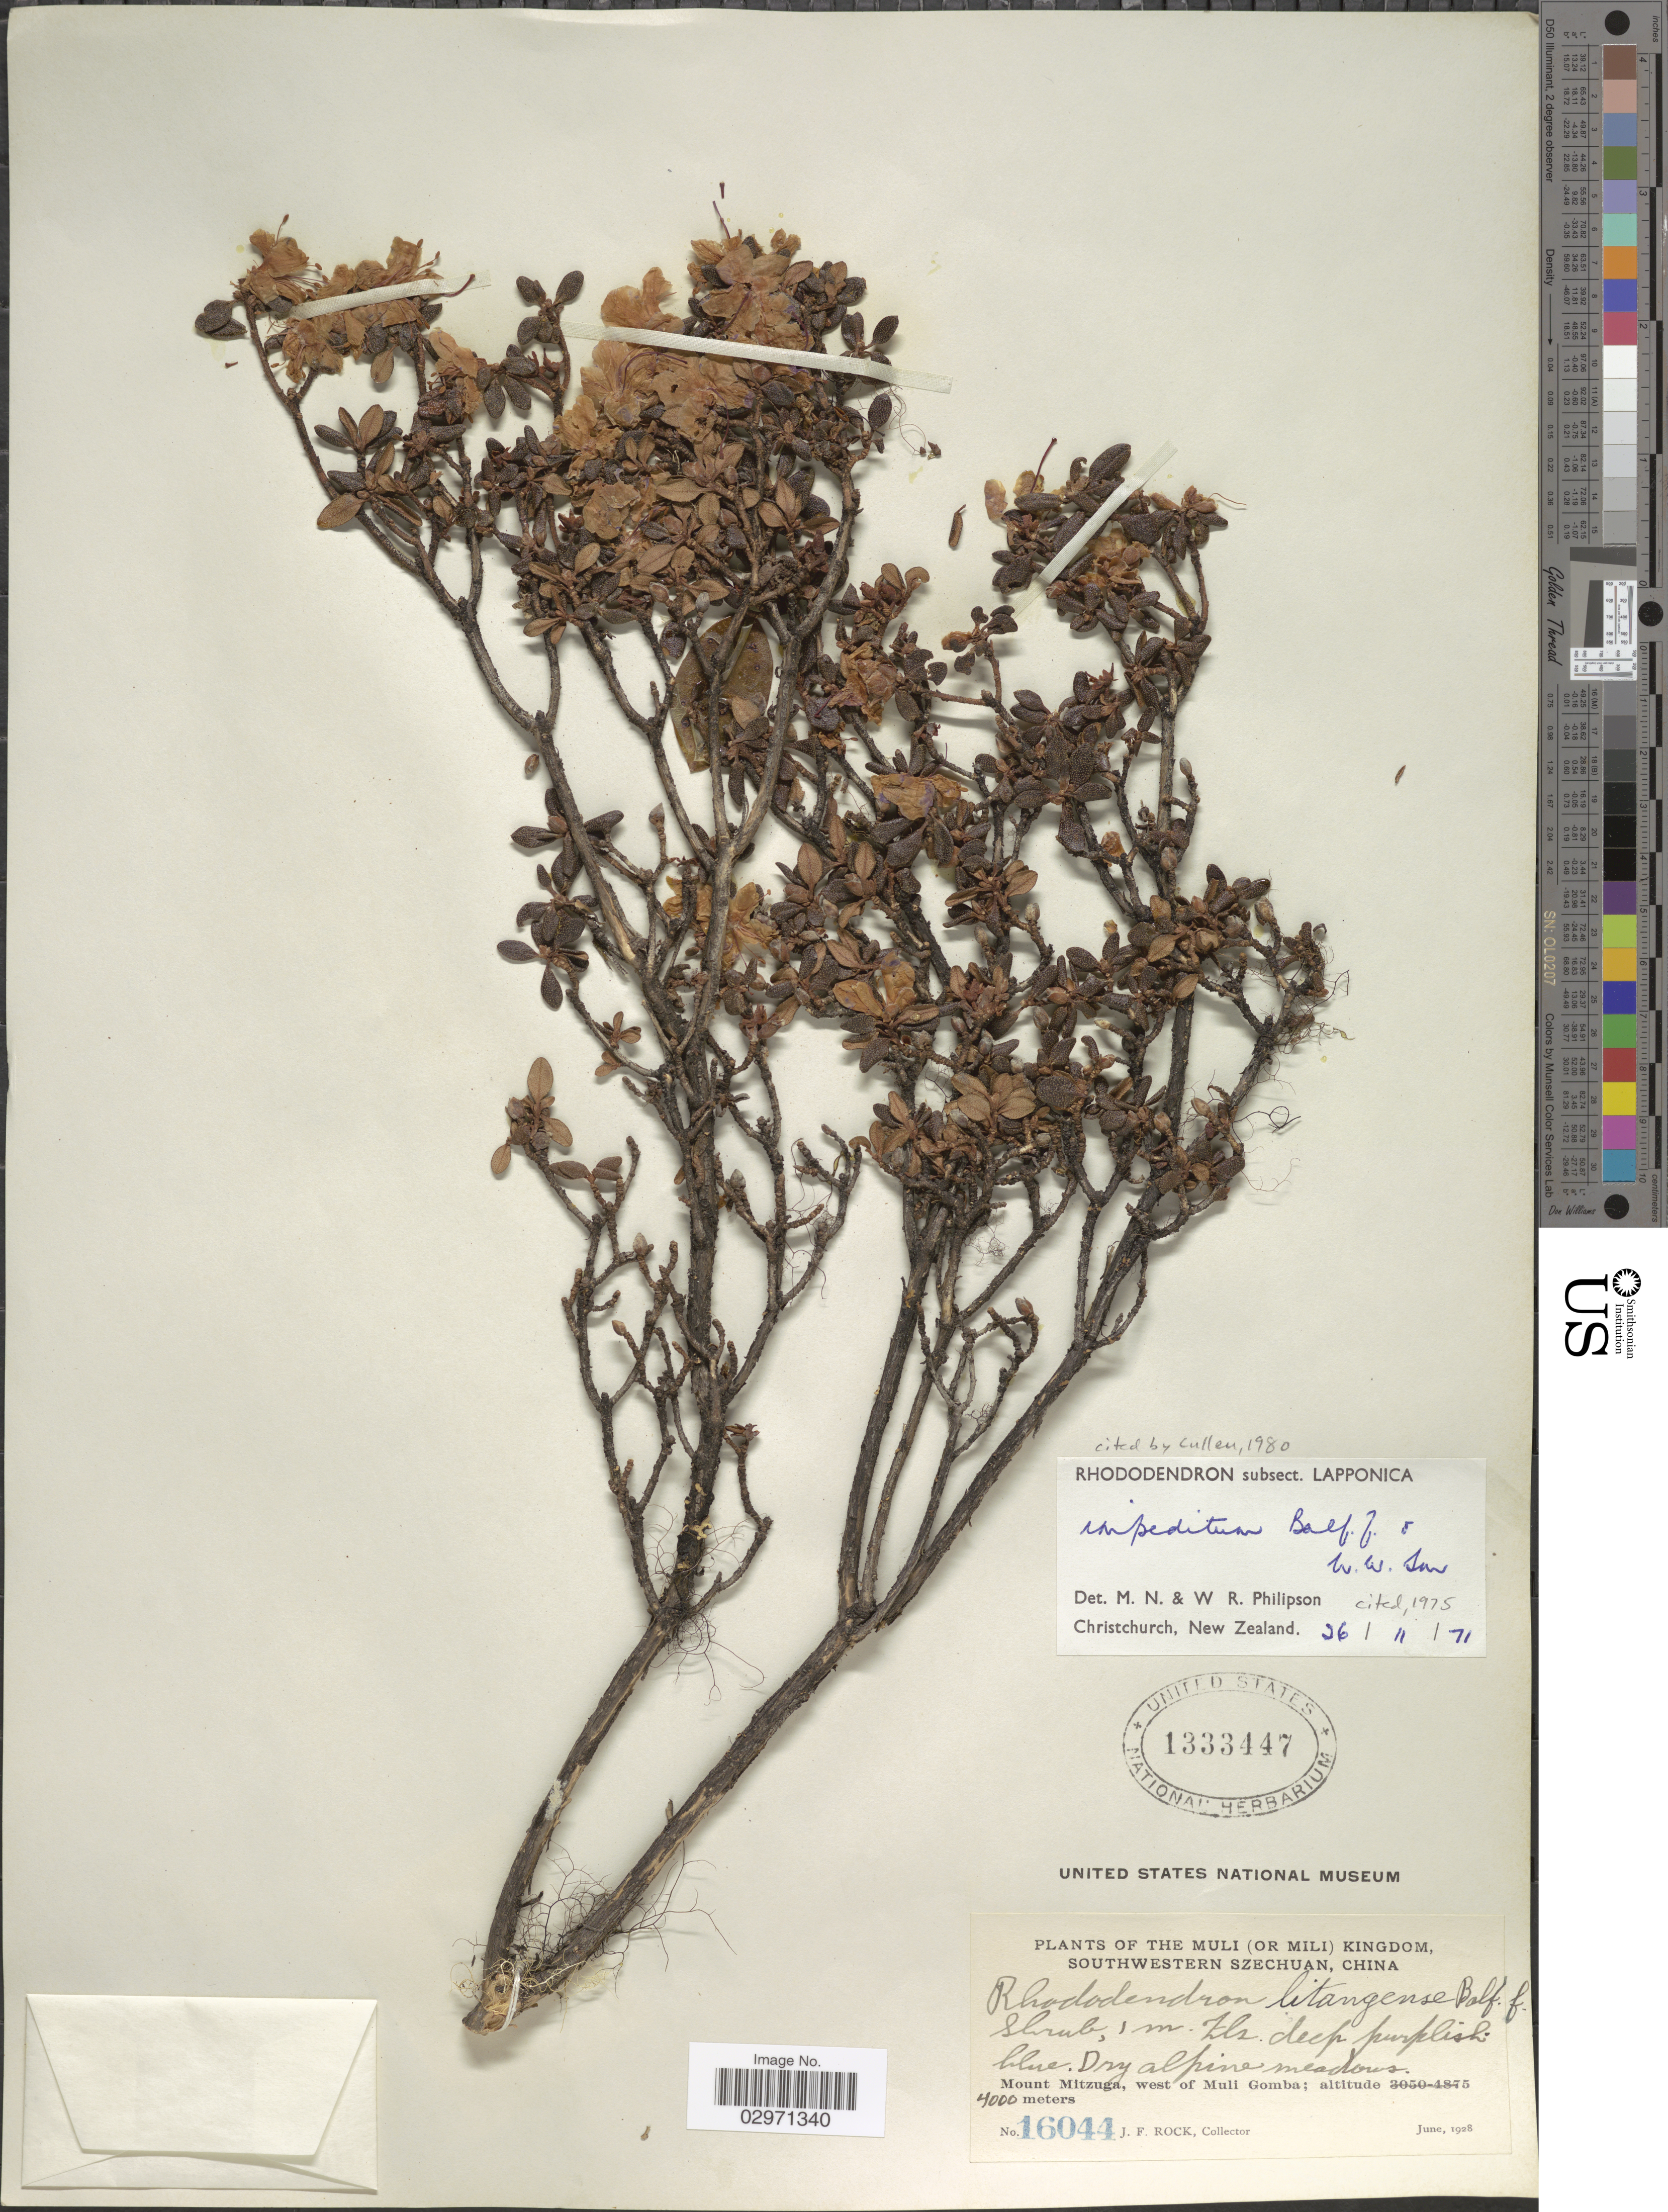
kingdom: Plantae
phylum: Tracheophyta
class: Magnoliopsida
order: Ericales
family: Ericaceae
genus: Rhododendron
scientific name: Rhododendron impeditum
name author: Balf. f. & W.W. Sm.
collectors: J. Rock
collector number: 16044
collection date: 1928-06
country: China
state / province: Sichuan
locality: Muli (Or Mili) Kingdom, Southwestern Szechuan. Dry alpine meadows. Mount Mitzuga, west of Muli Gomba.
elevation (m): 4000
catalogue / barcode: US 1333447